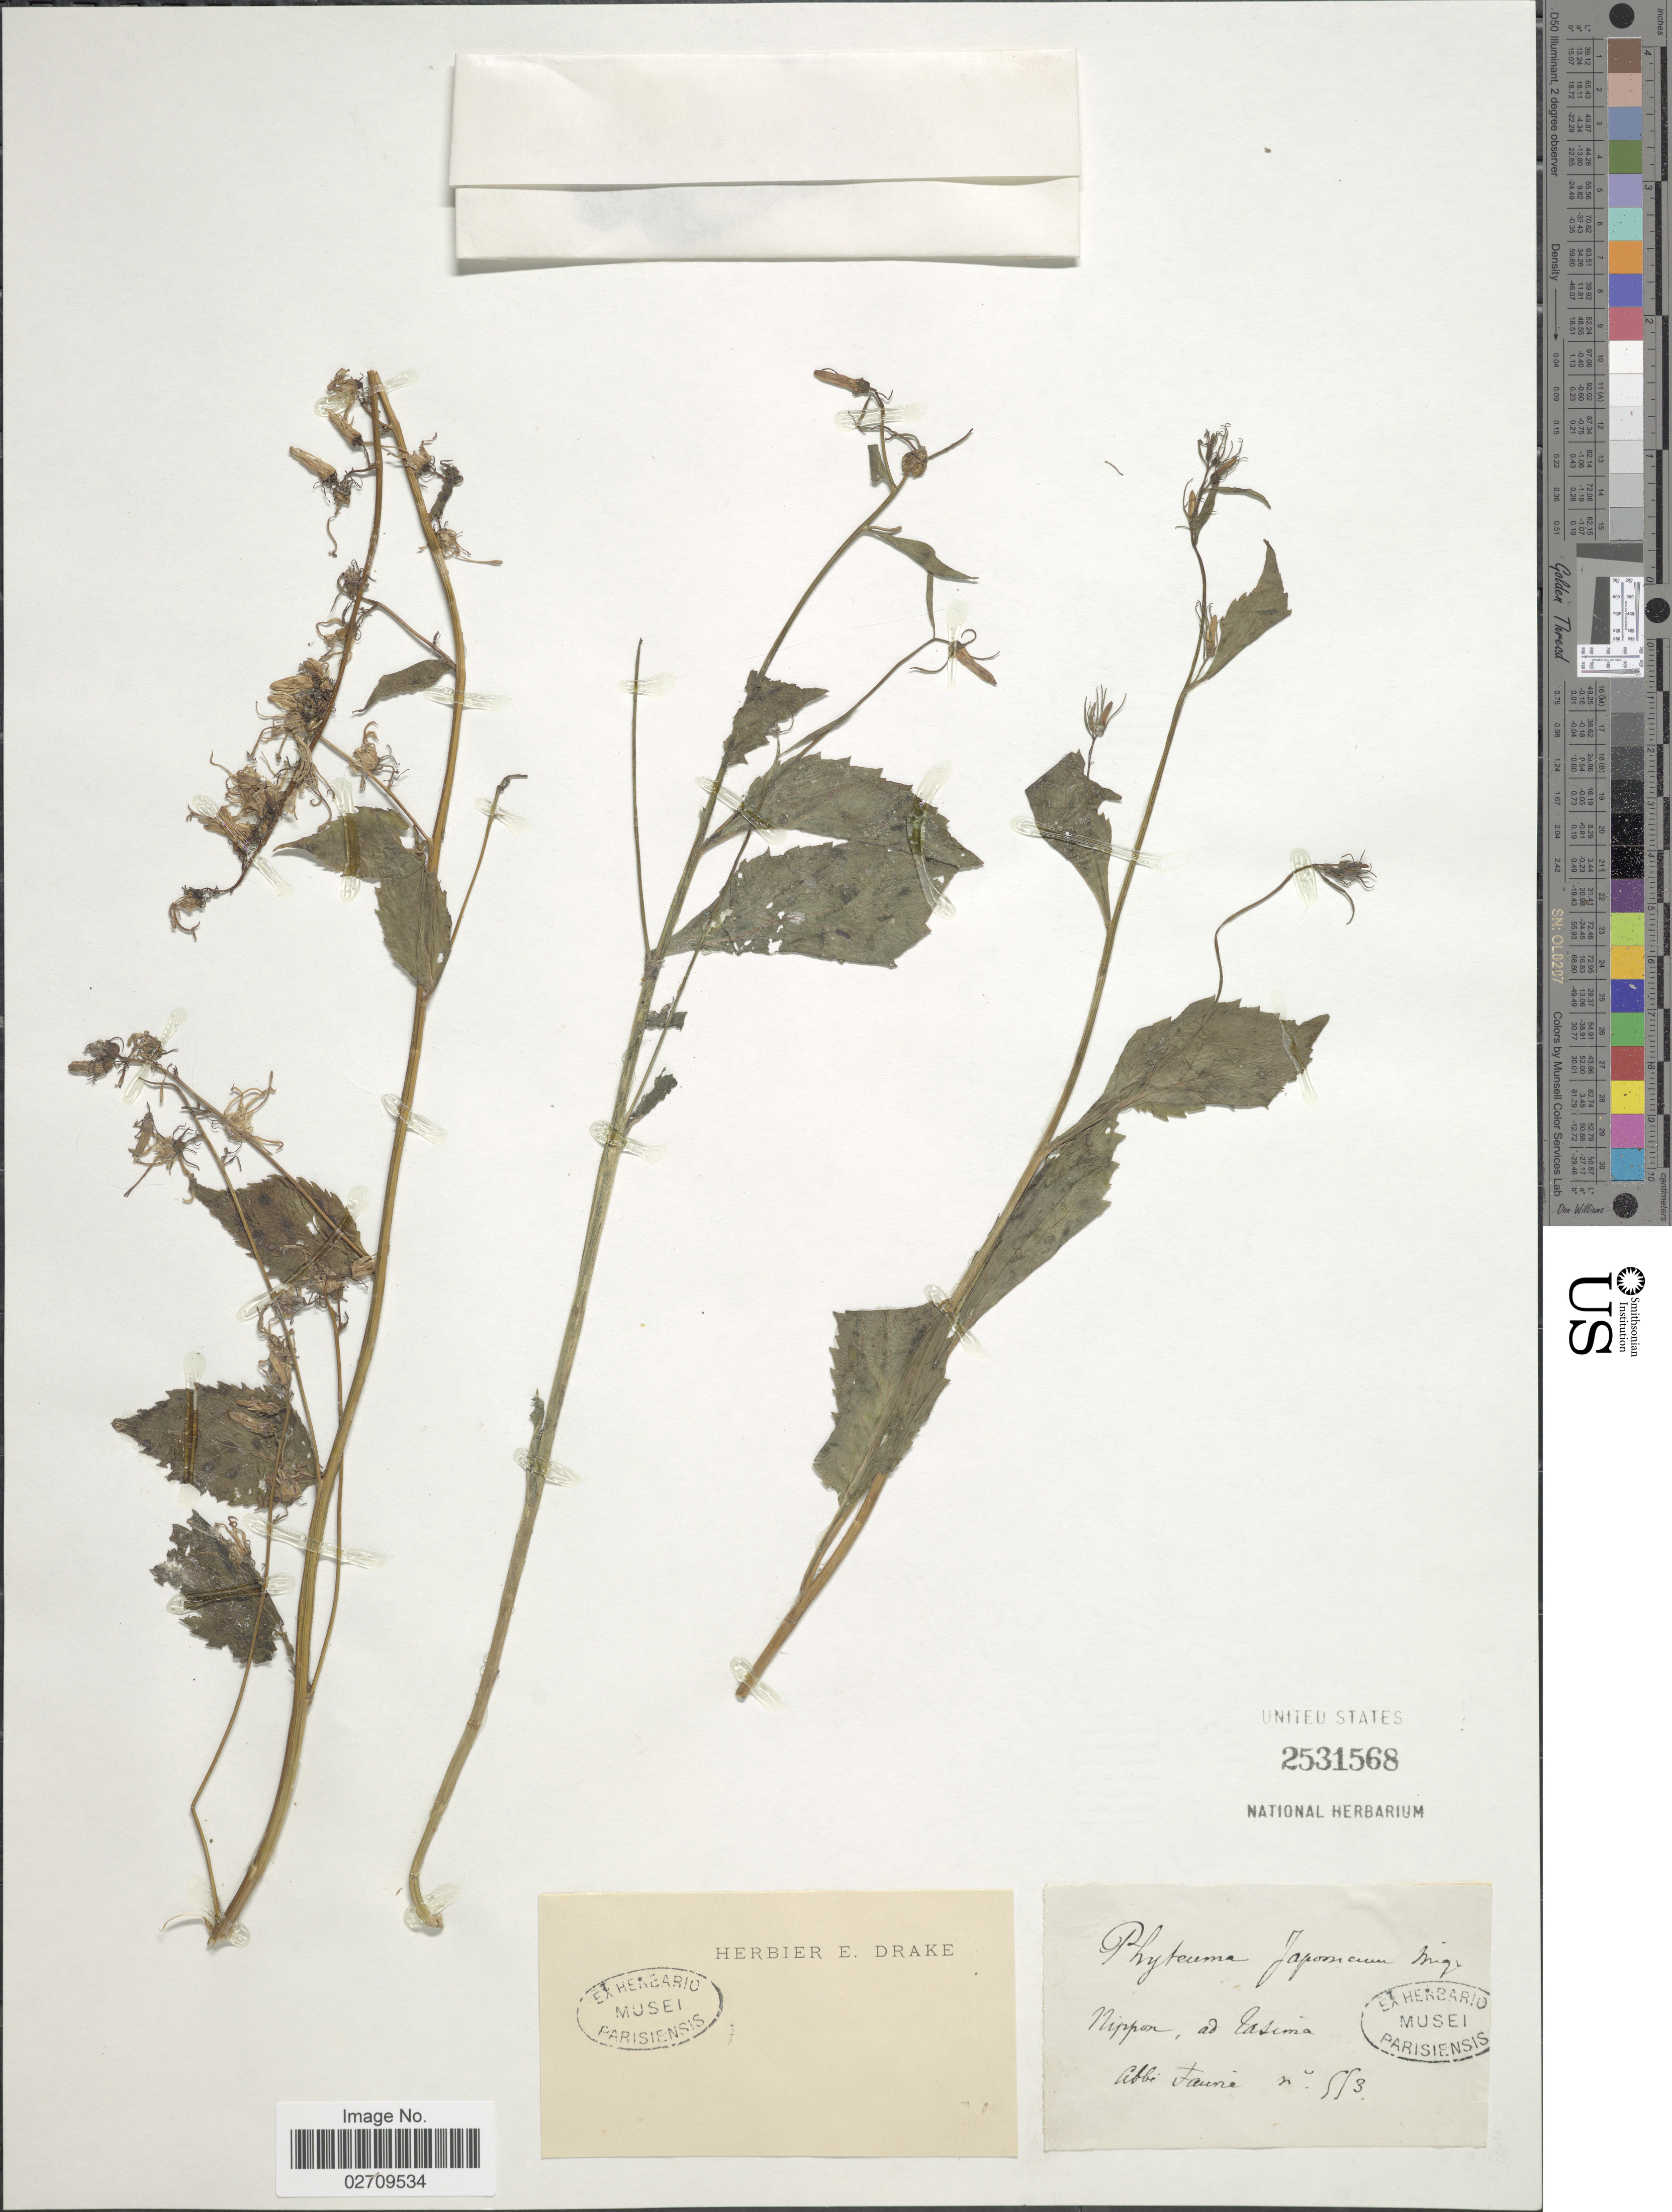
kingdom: Plantae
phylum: Tracheophyta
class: Magnoliopsida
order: Asterales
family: Campanulaceae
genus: Asyneuma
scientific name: Asyneuma japonicum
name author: (Wall.) Briq.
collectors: -. Faurie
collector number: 553*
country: Japan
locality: Nippon, ad Tasima.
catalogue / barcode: US 2531568